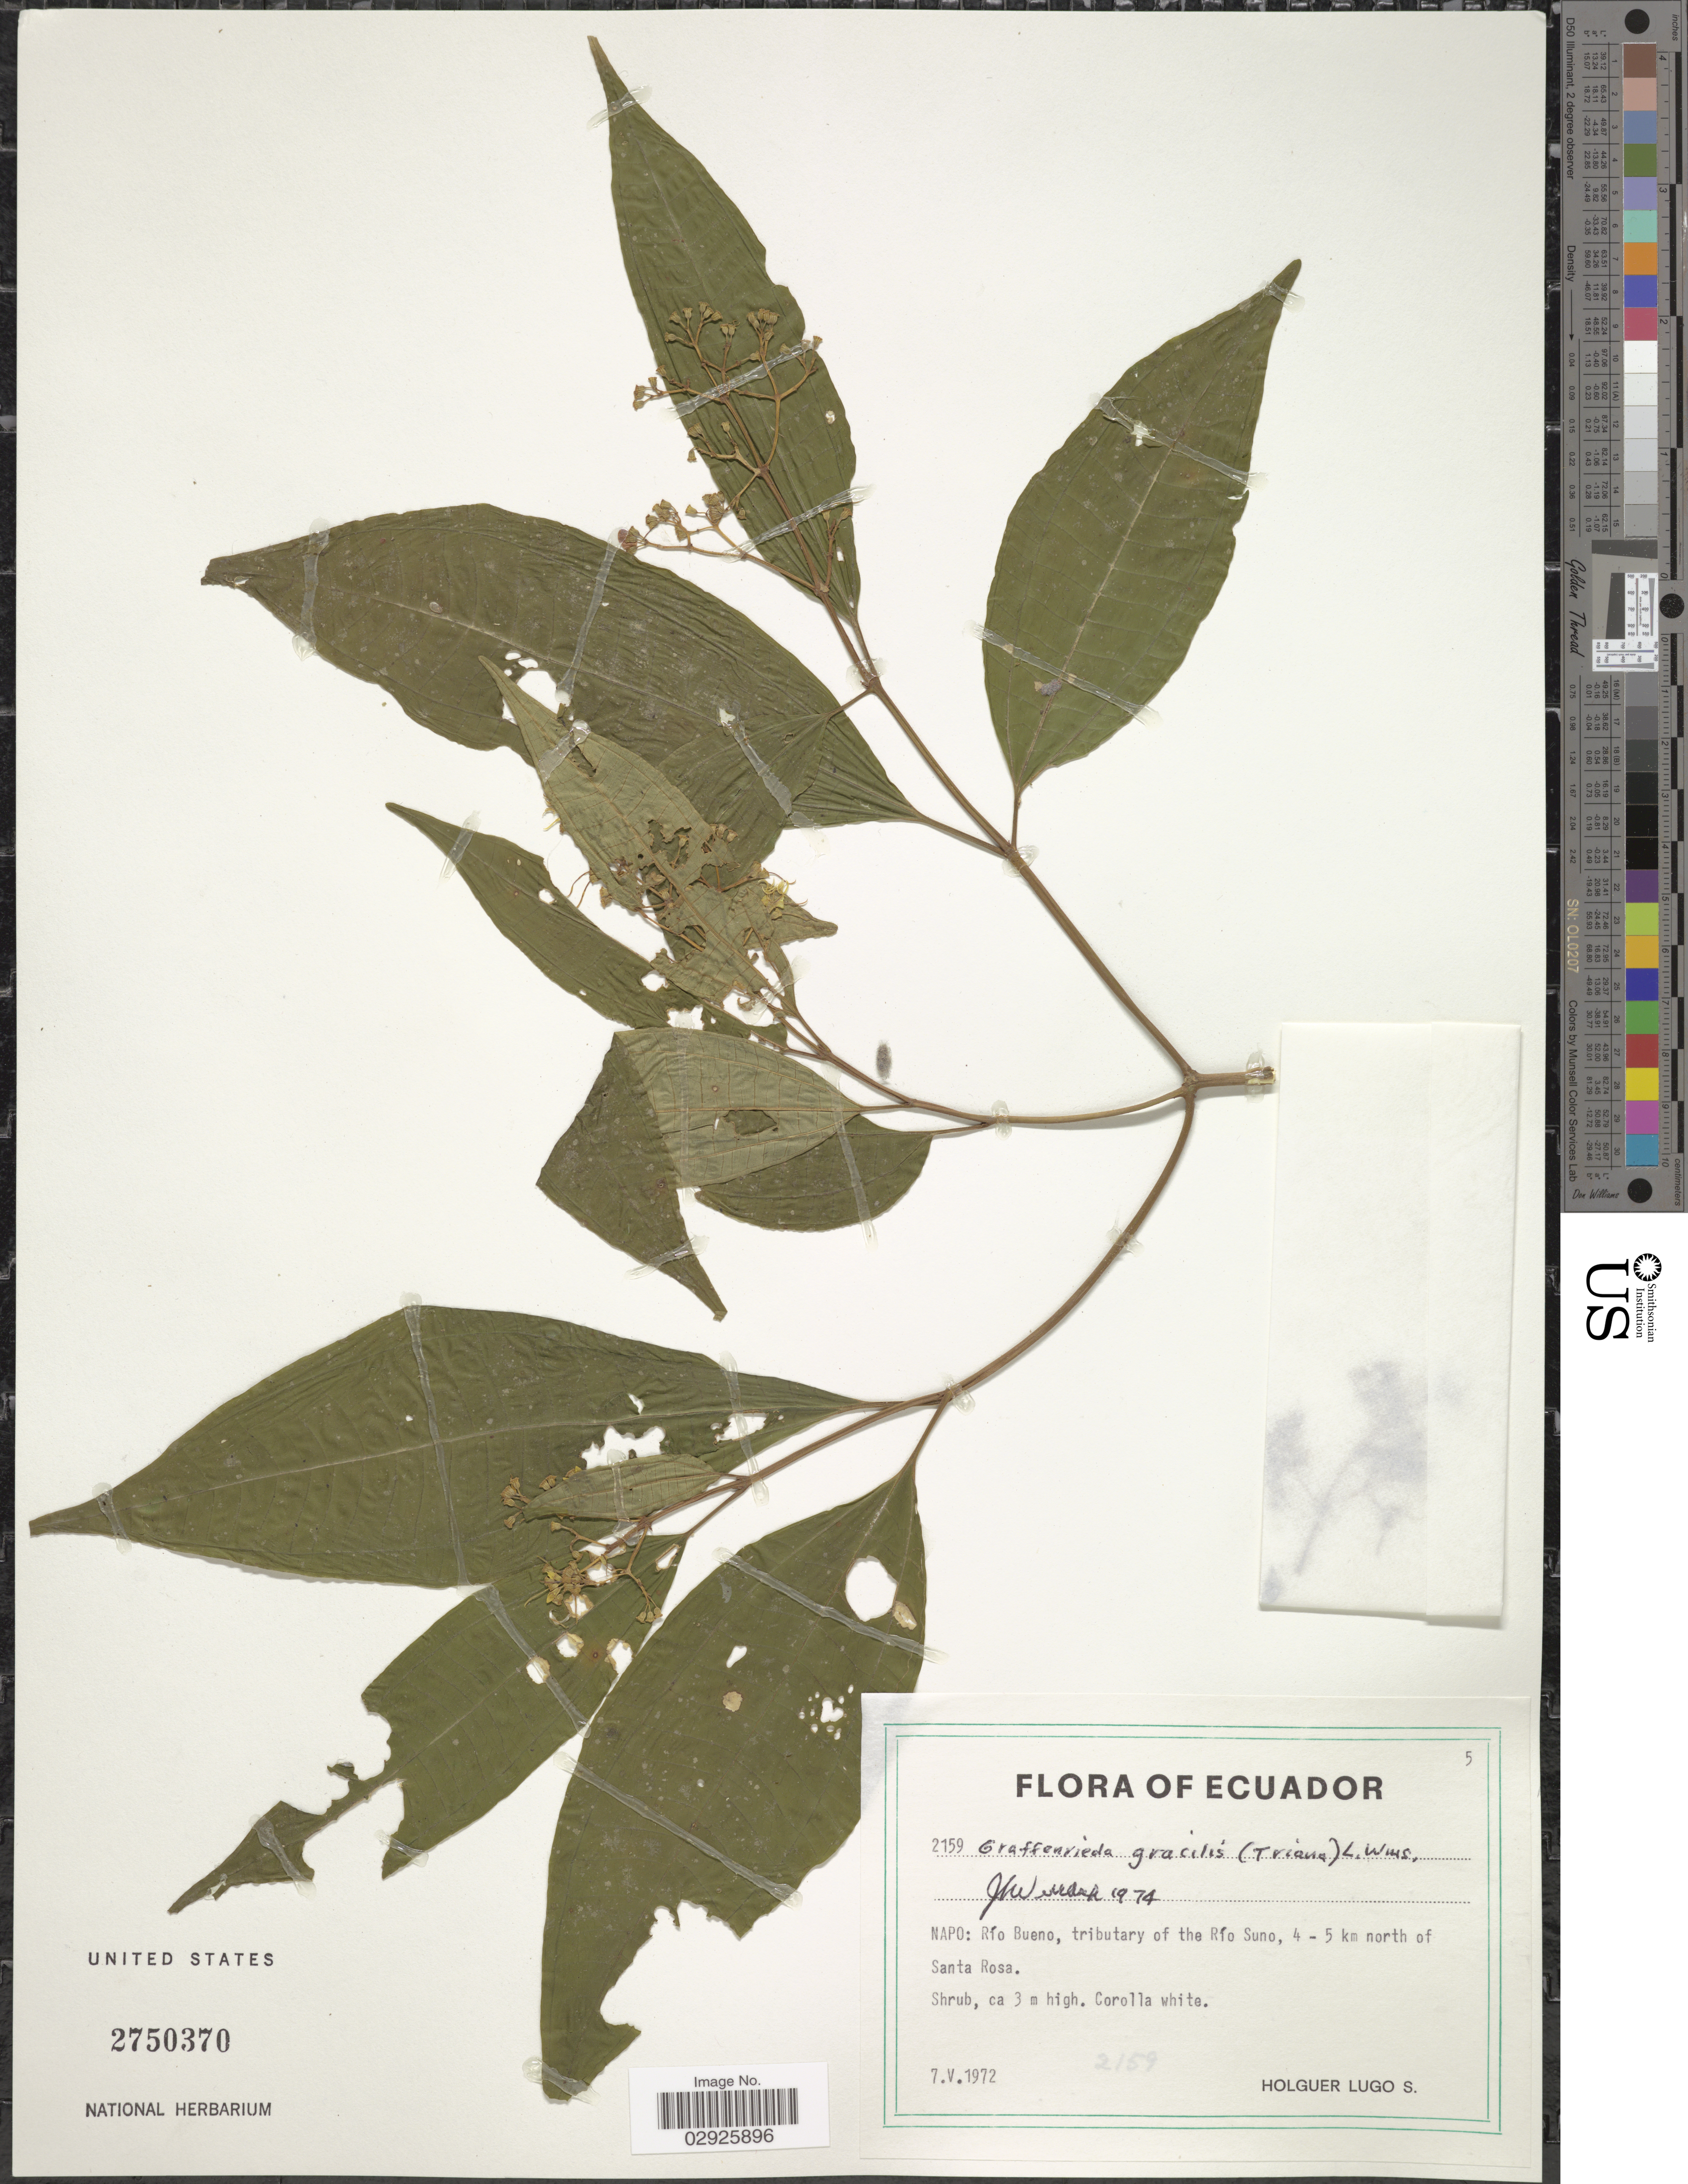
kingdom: Plantae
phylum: Tracheophyta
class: Magnoliopsida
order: Myrtales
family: Melastomataceae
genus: Graffenrieda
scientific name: Graffenrieda gracilis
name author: (Triana) L.O. Williams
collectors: H. Lugo S.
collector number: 2159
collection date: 1972-05-07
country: Ecuador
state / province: Napo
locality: Río Bueno, tributary of the Río Suno, 4 - 5 km north of Santa Rosa.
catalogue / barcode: US 2750370